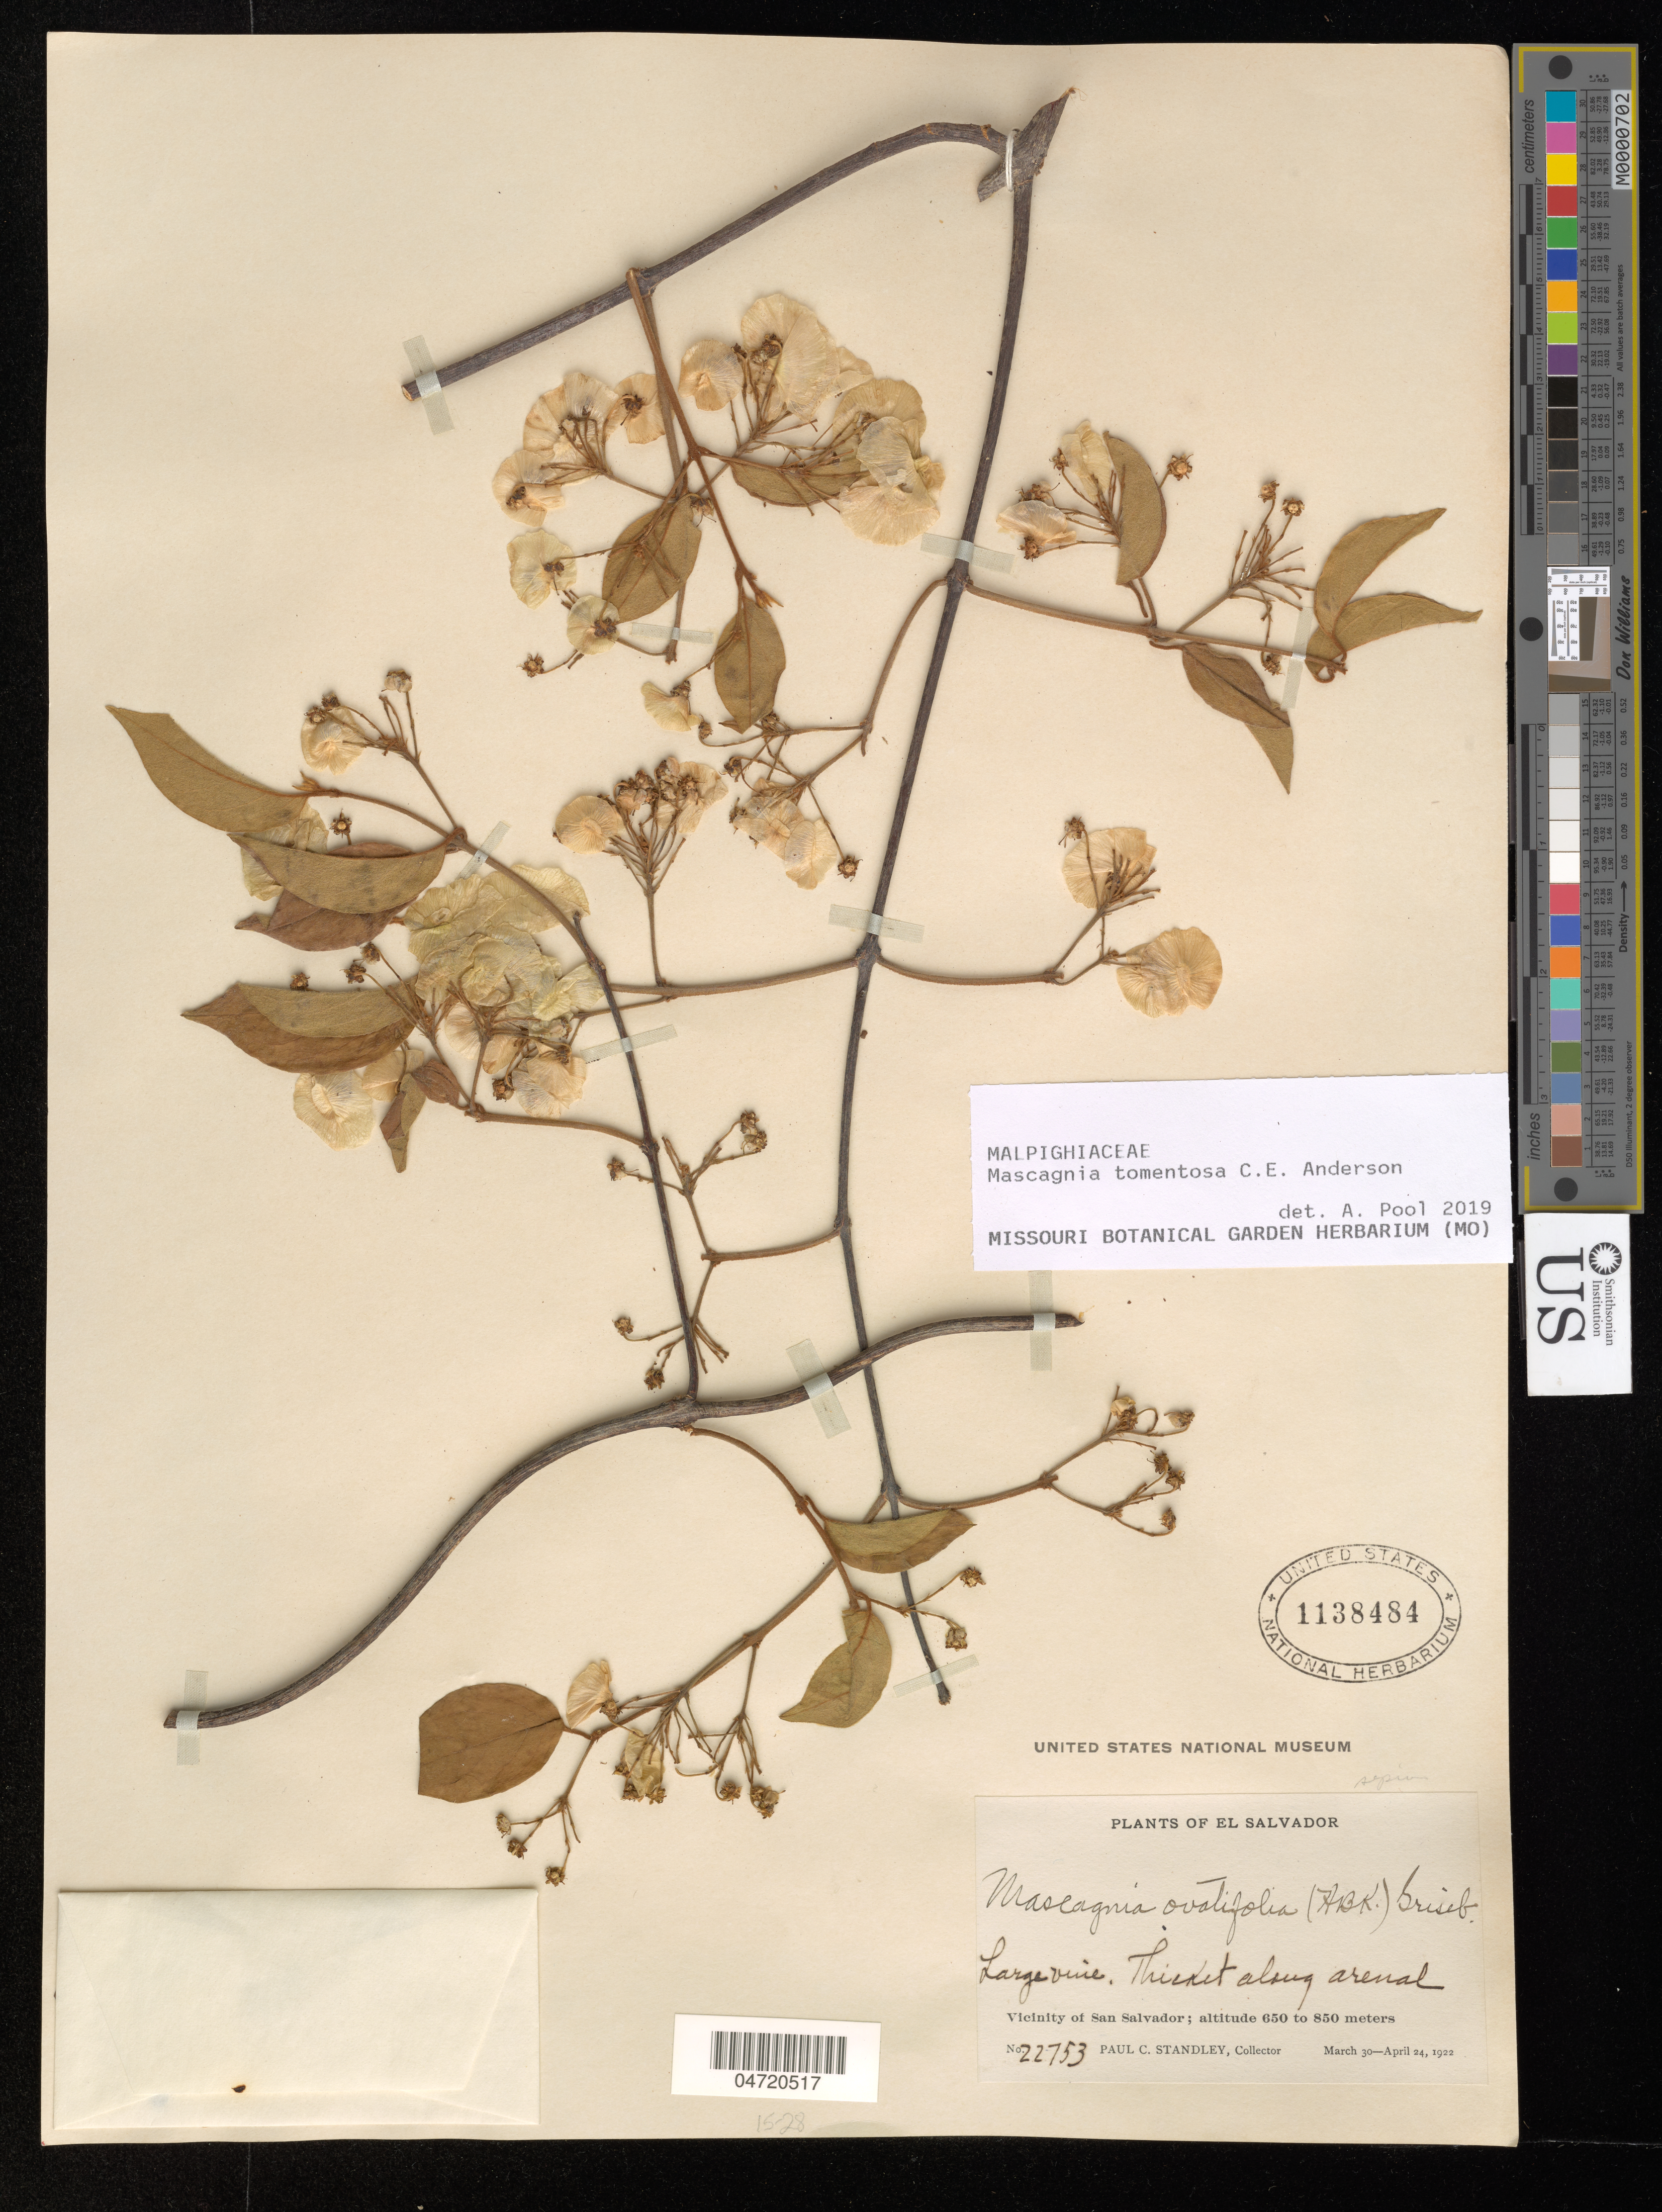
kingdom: Plantae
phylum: Tracheophyta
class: Magnoliopsida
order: Malpighiales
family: Malpighiaceae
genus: Mascagnia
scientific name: Mascagnia tomentosa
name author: C.E. Anderson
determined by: Pool, A., (MO), Missouri Botanical Garden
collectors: P. C. Standley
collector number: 22753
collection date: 1922-03-30/1922-04-24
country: El Salvador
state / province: San Salvador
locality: Vicinity of San Salvador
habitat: Thicket along arenal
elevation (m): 650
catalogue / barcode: US 1138484